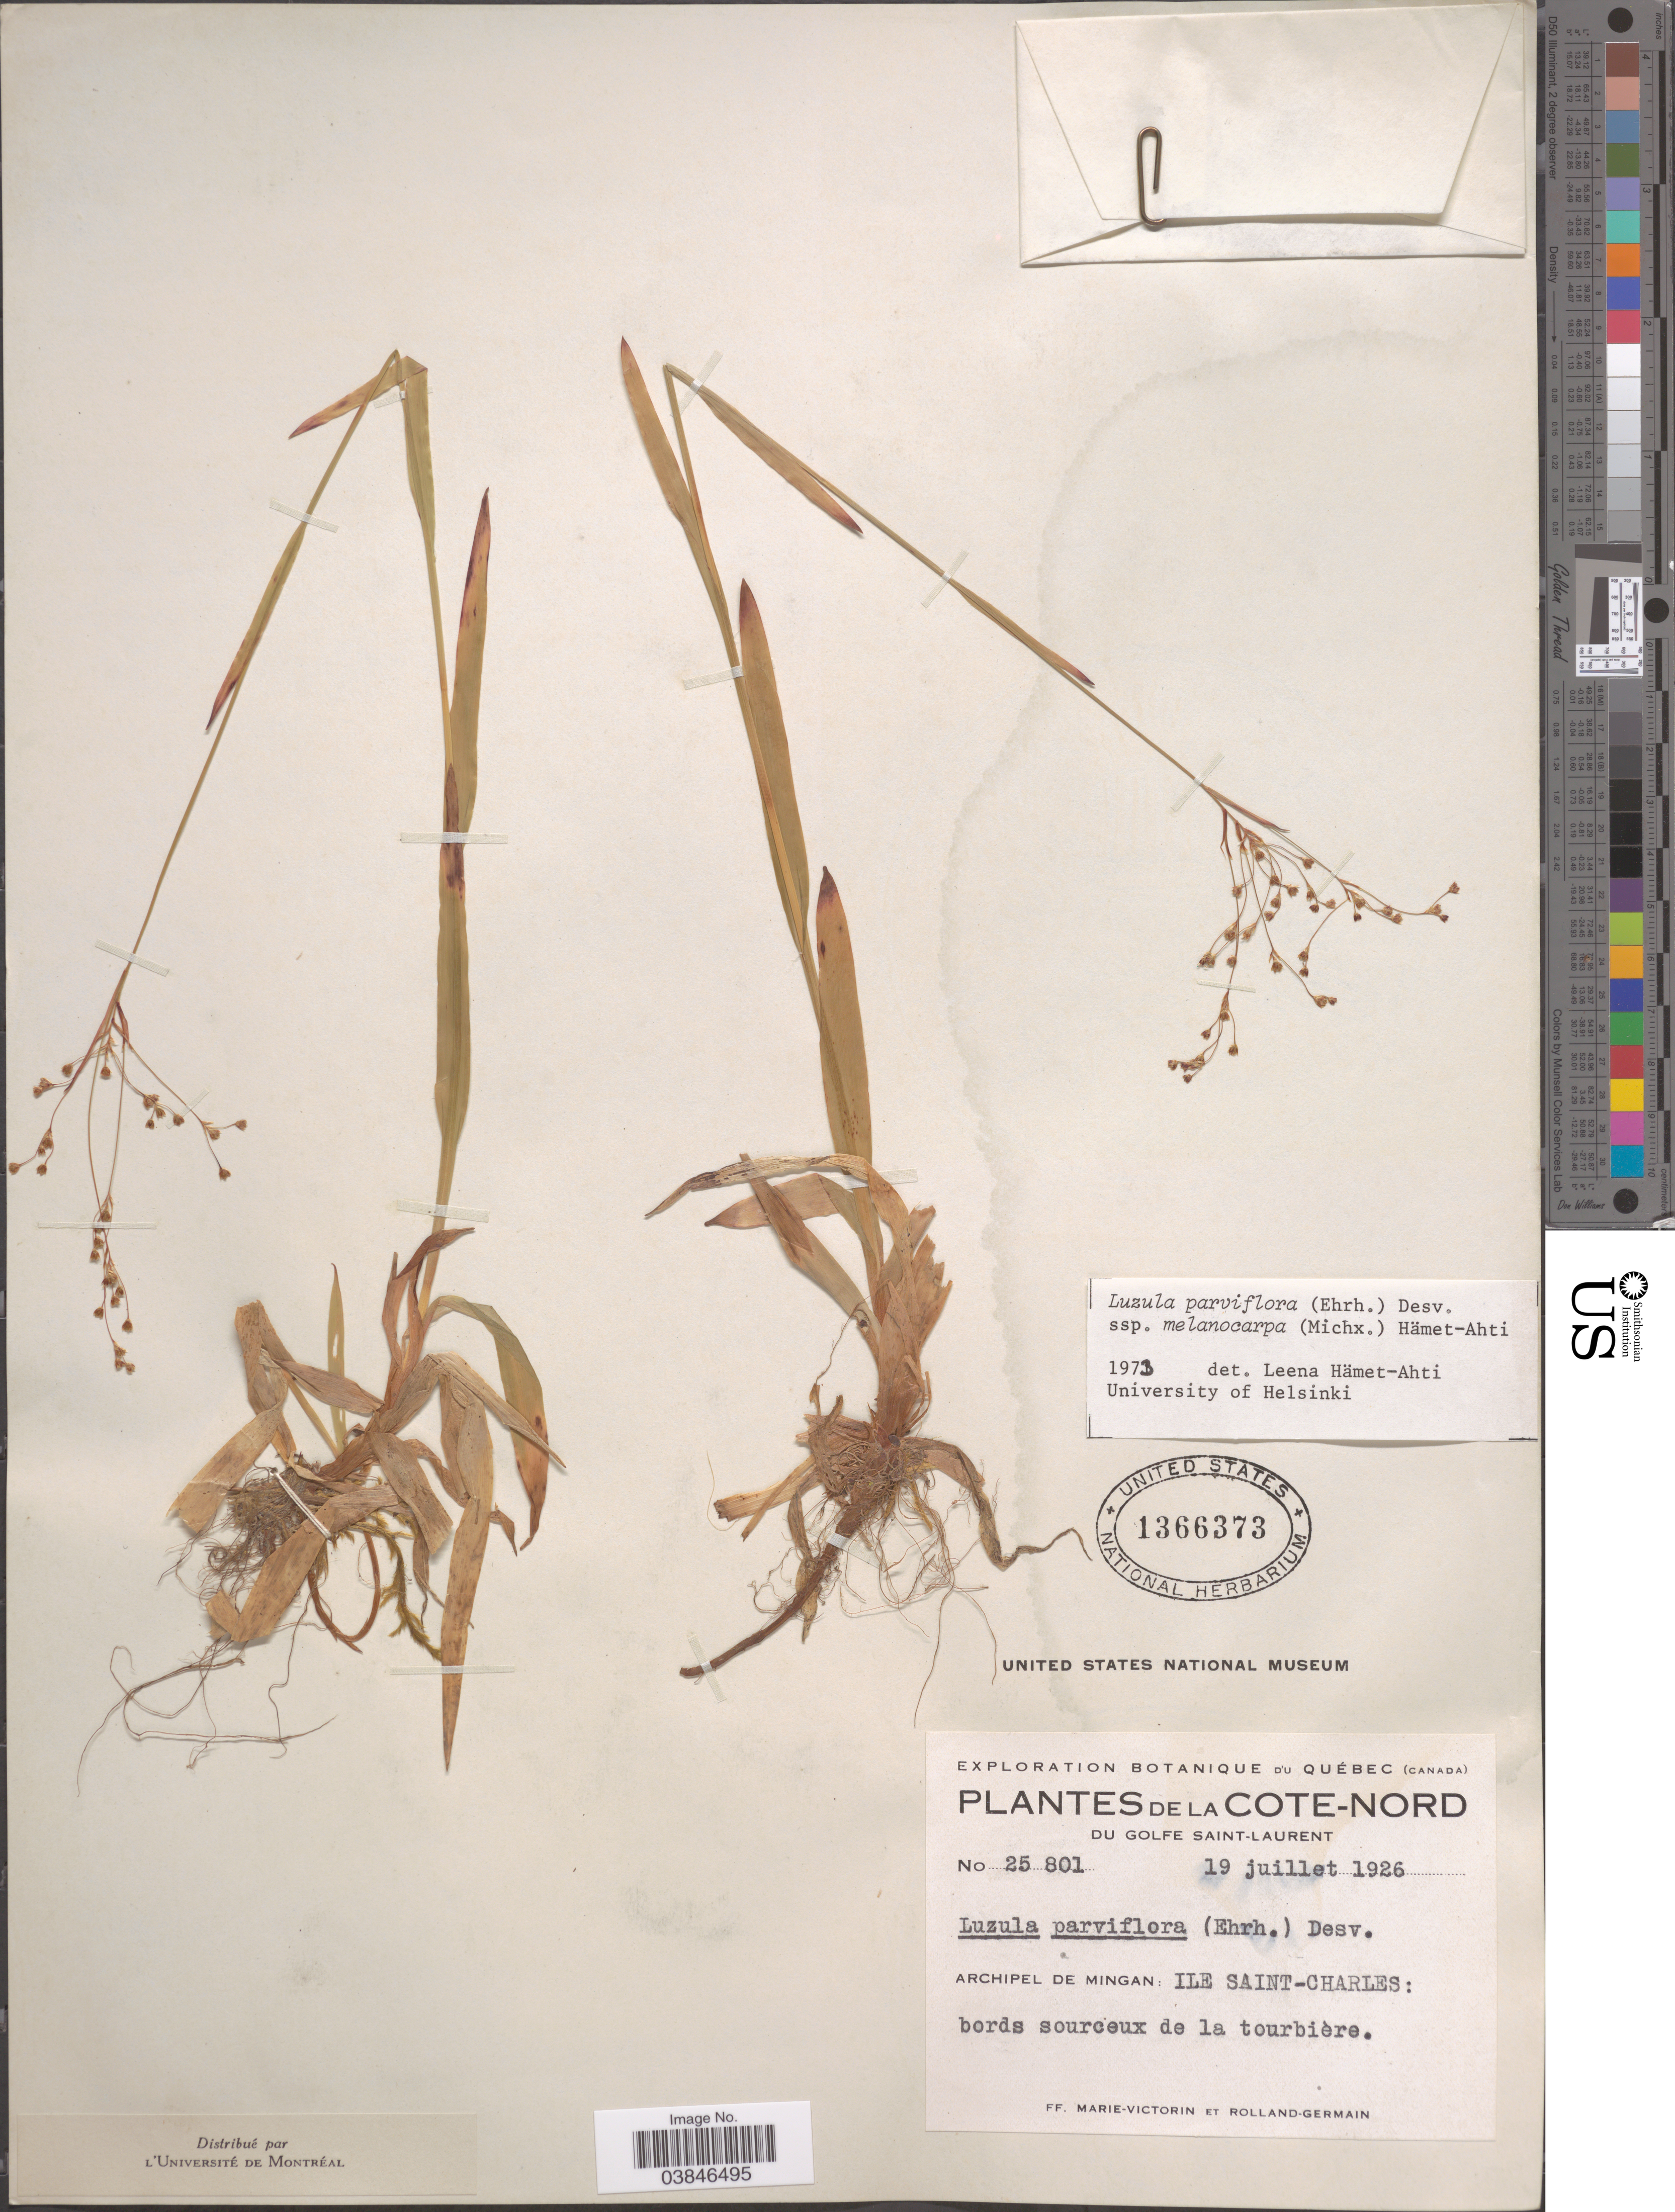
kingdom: Plantae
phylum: Tracheophyta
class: Liliopsida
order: Poales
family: Juncaceae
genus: Luzula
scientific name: Luzula parviflora subsp. melanocarpa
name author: Desv.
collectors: F. Marie-Victorin & Rolland-Germain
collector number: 25801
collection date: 1926-07-19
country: Canada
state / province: Quebec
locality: Cote-Nord du Golfe Saint-Laurent. Archipel de Mingan: Ile Saint-Charles: bords sourceux de la tourbière.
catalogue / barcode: US 1366373